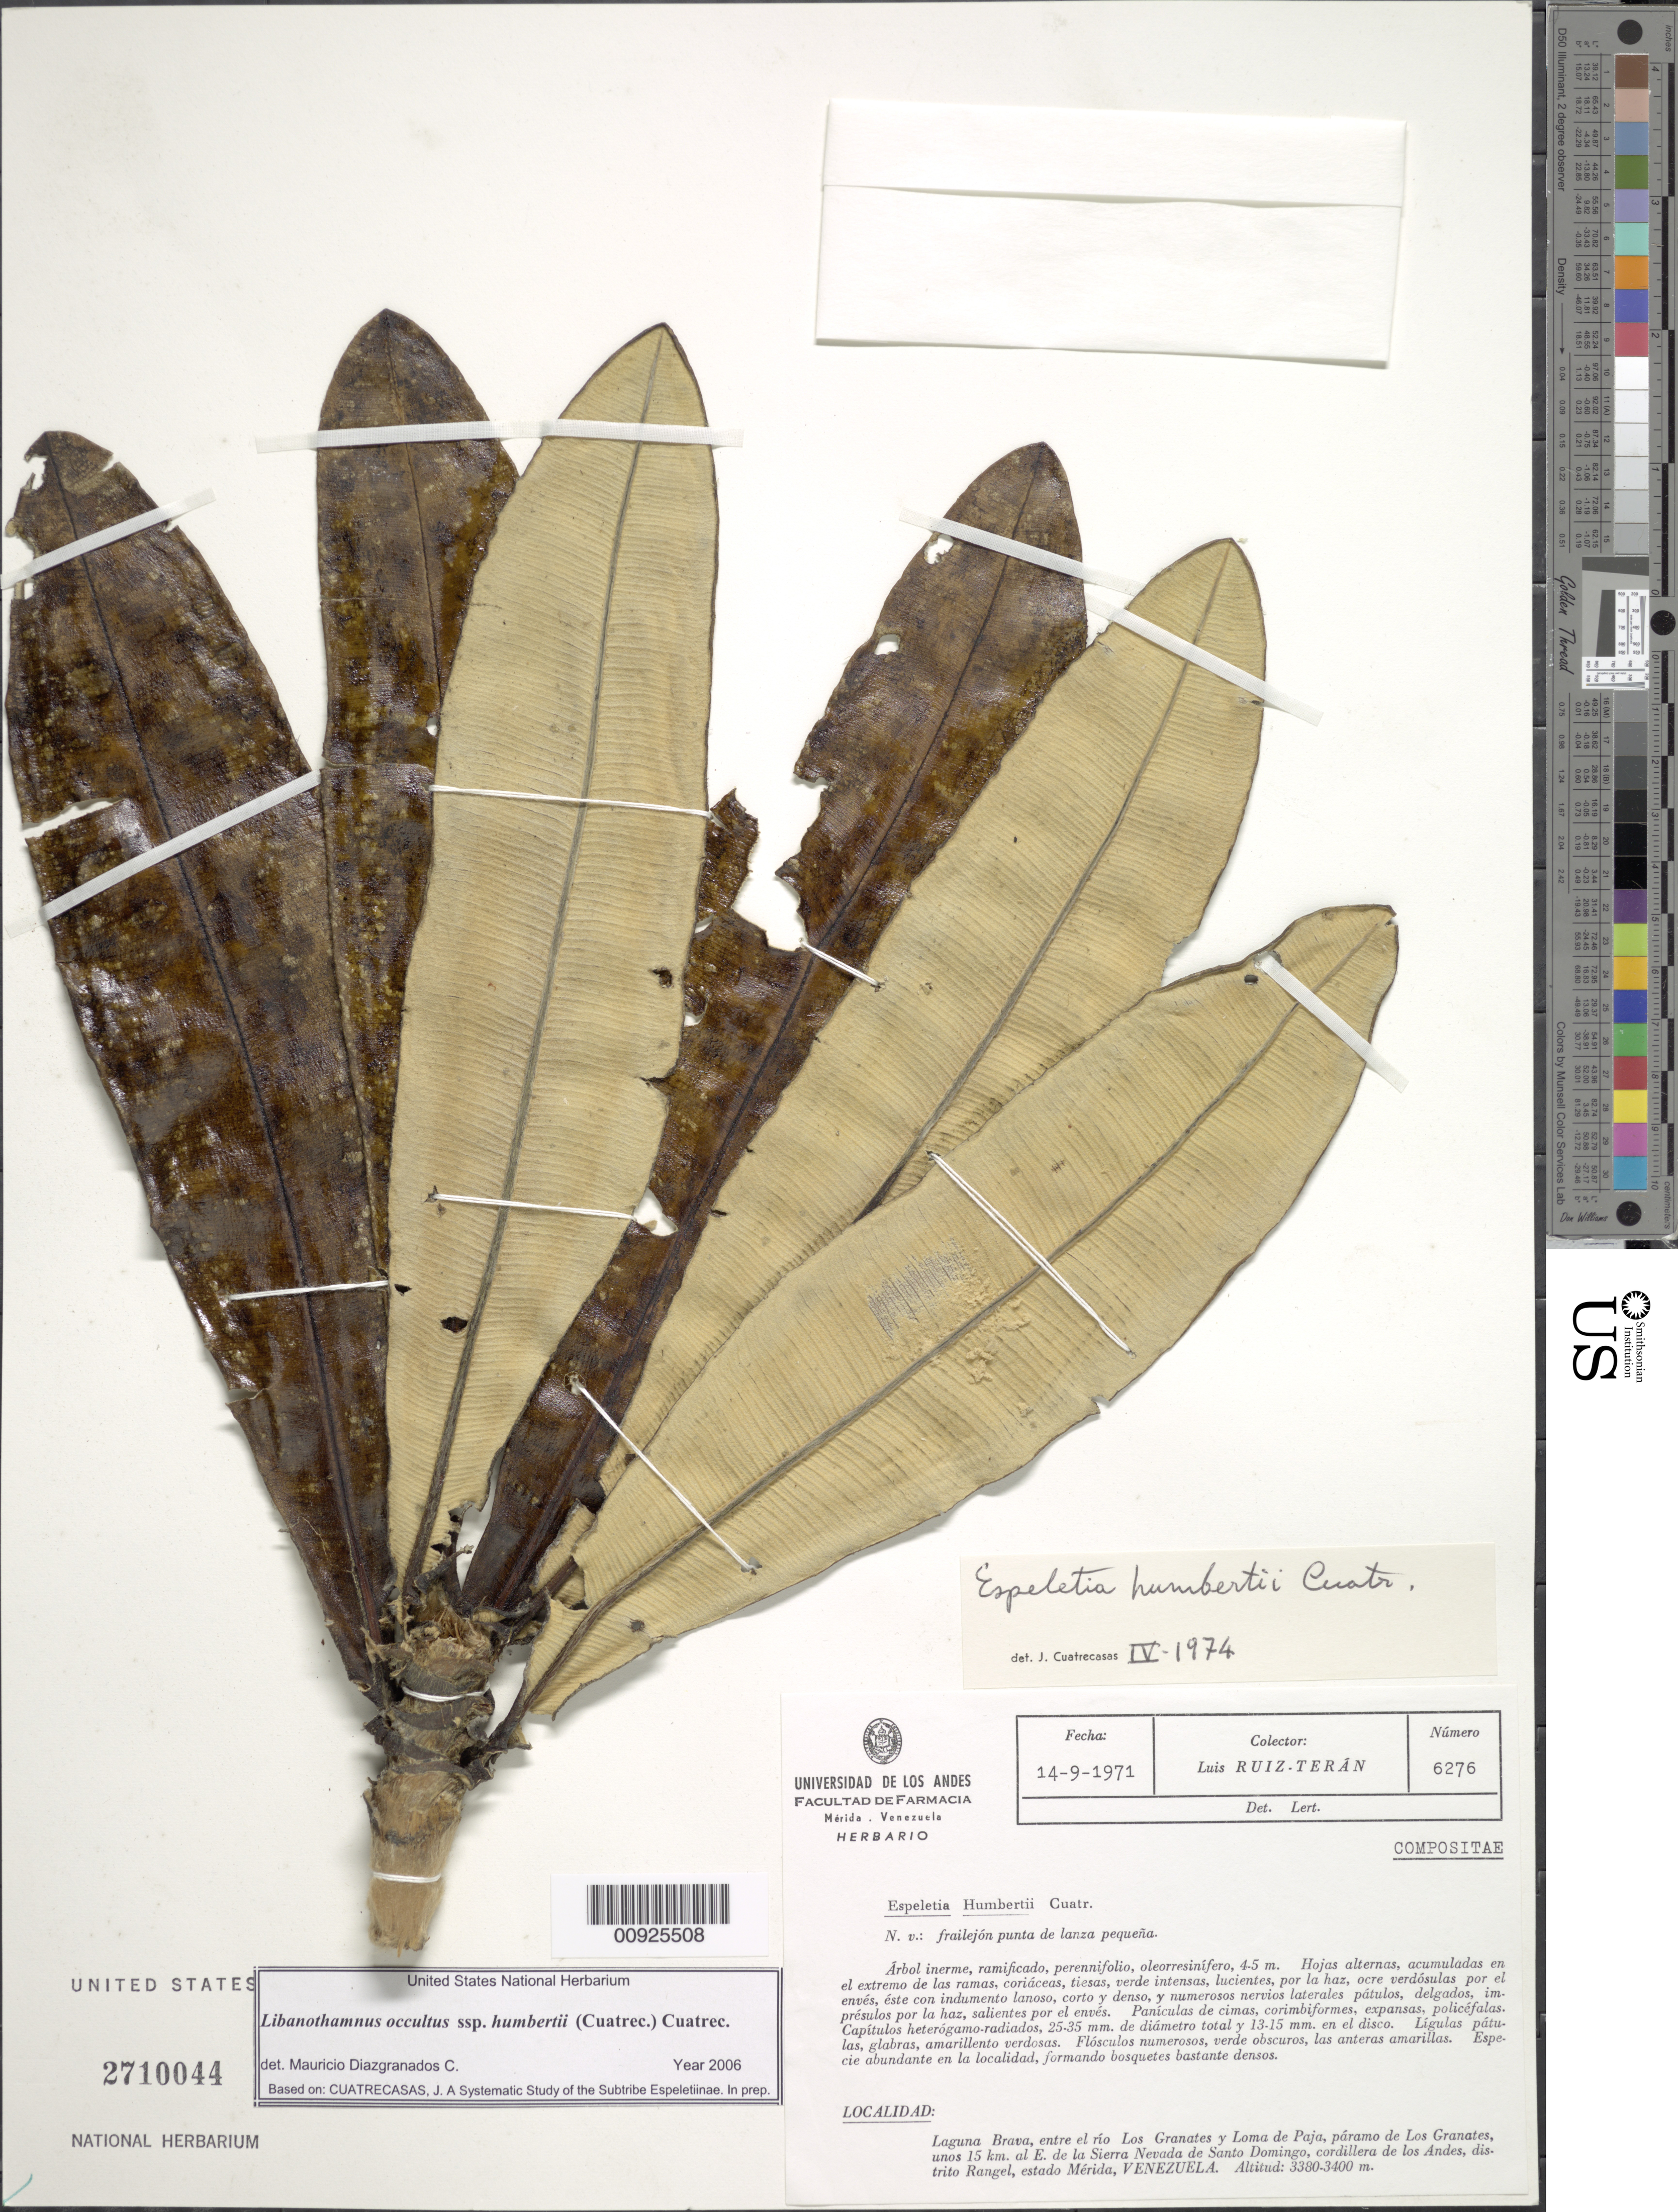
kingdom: Plantae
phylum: Tracheophyta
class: Magnoliopsida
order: Asterales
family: Asteraceae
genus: Libanothamnus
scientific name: Libanothamnus occultus subsp. humbertii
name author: (Cuatrec.) Cuatrec.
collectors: L. E. Ruíz-Terán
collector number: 6276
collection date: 1971-09-14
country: Venezuela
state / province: Mérida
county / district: Rangel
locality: P. de los Granates. Laguna Brava, entre el Río Los Granates y Loma de Paja, páramo de Los Granates, unos 15 km. al E. de la Sierra Nevada de Santo Domingo, Cordillera de los Andes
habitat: Especie abundante en la localidad, formando bosquetes bastante densos.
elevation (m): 3380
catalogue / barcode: US 2710044